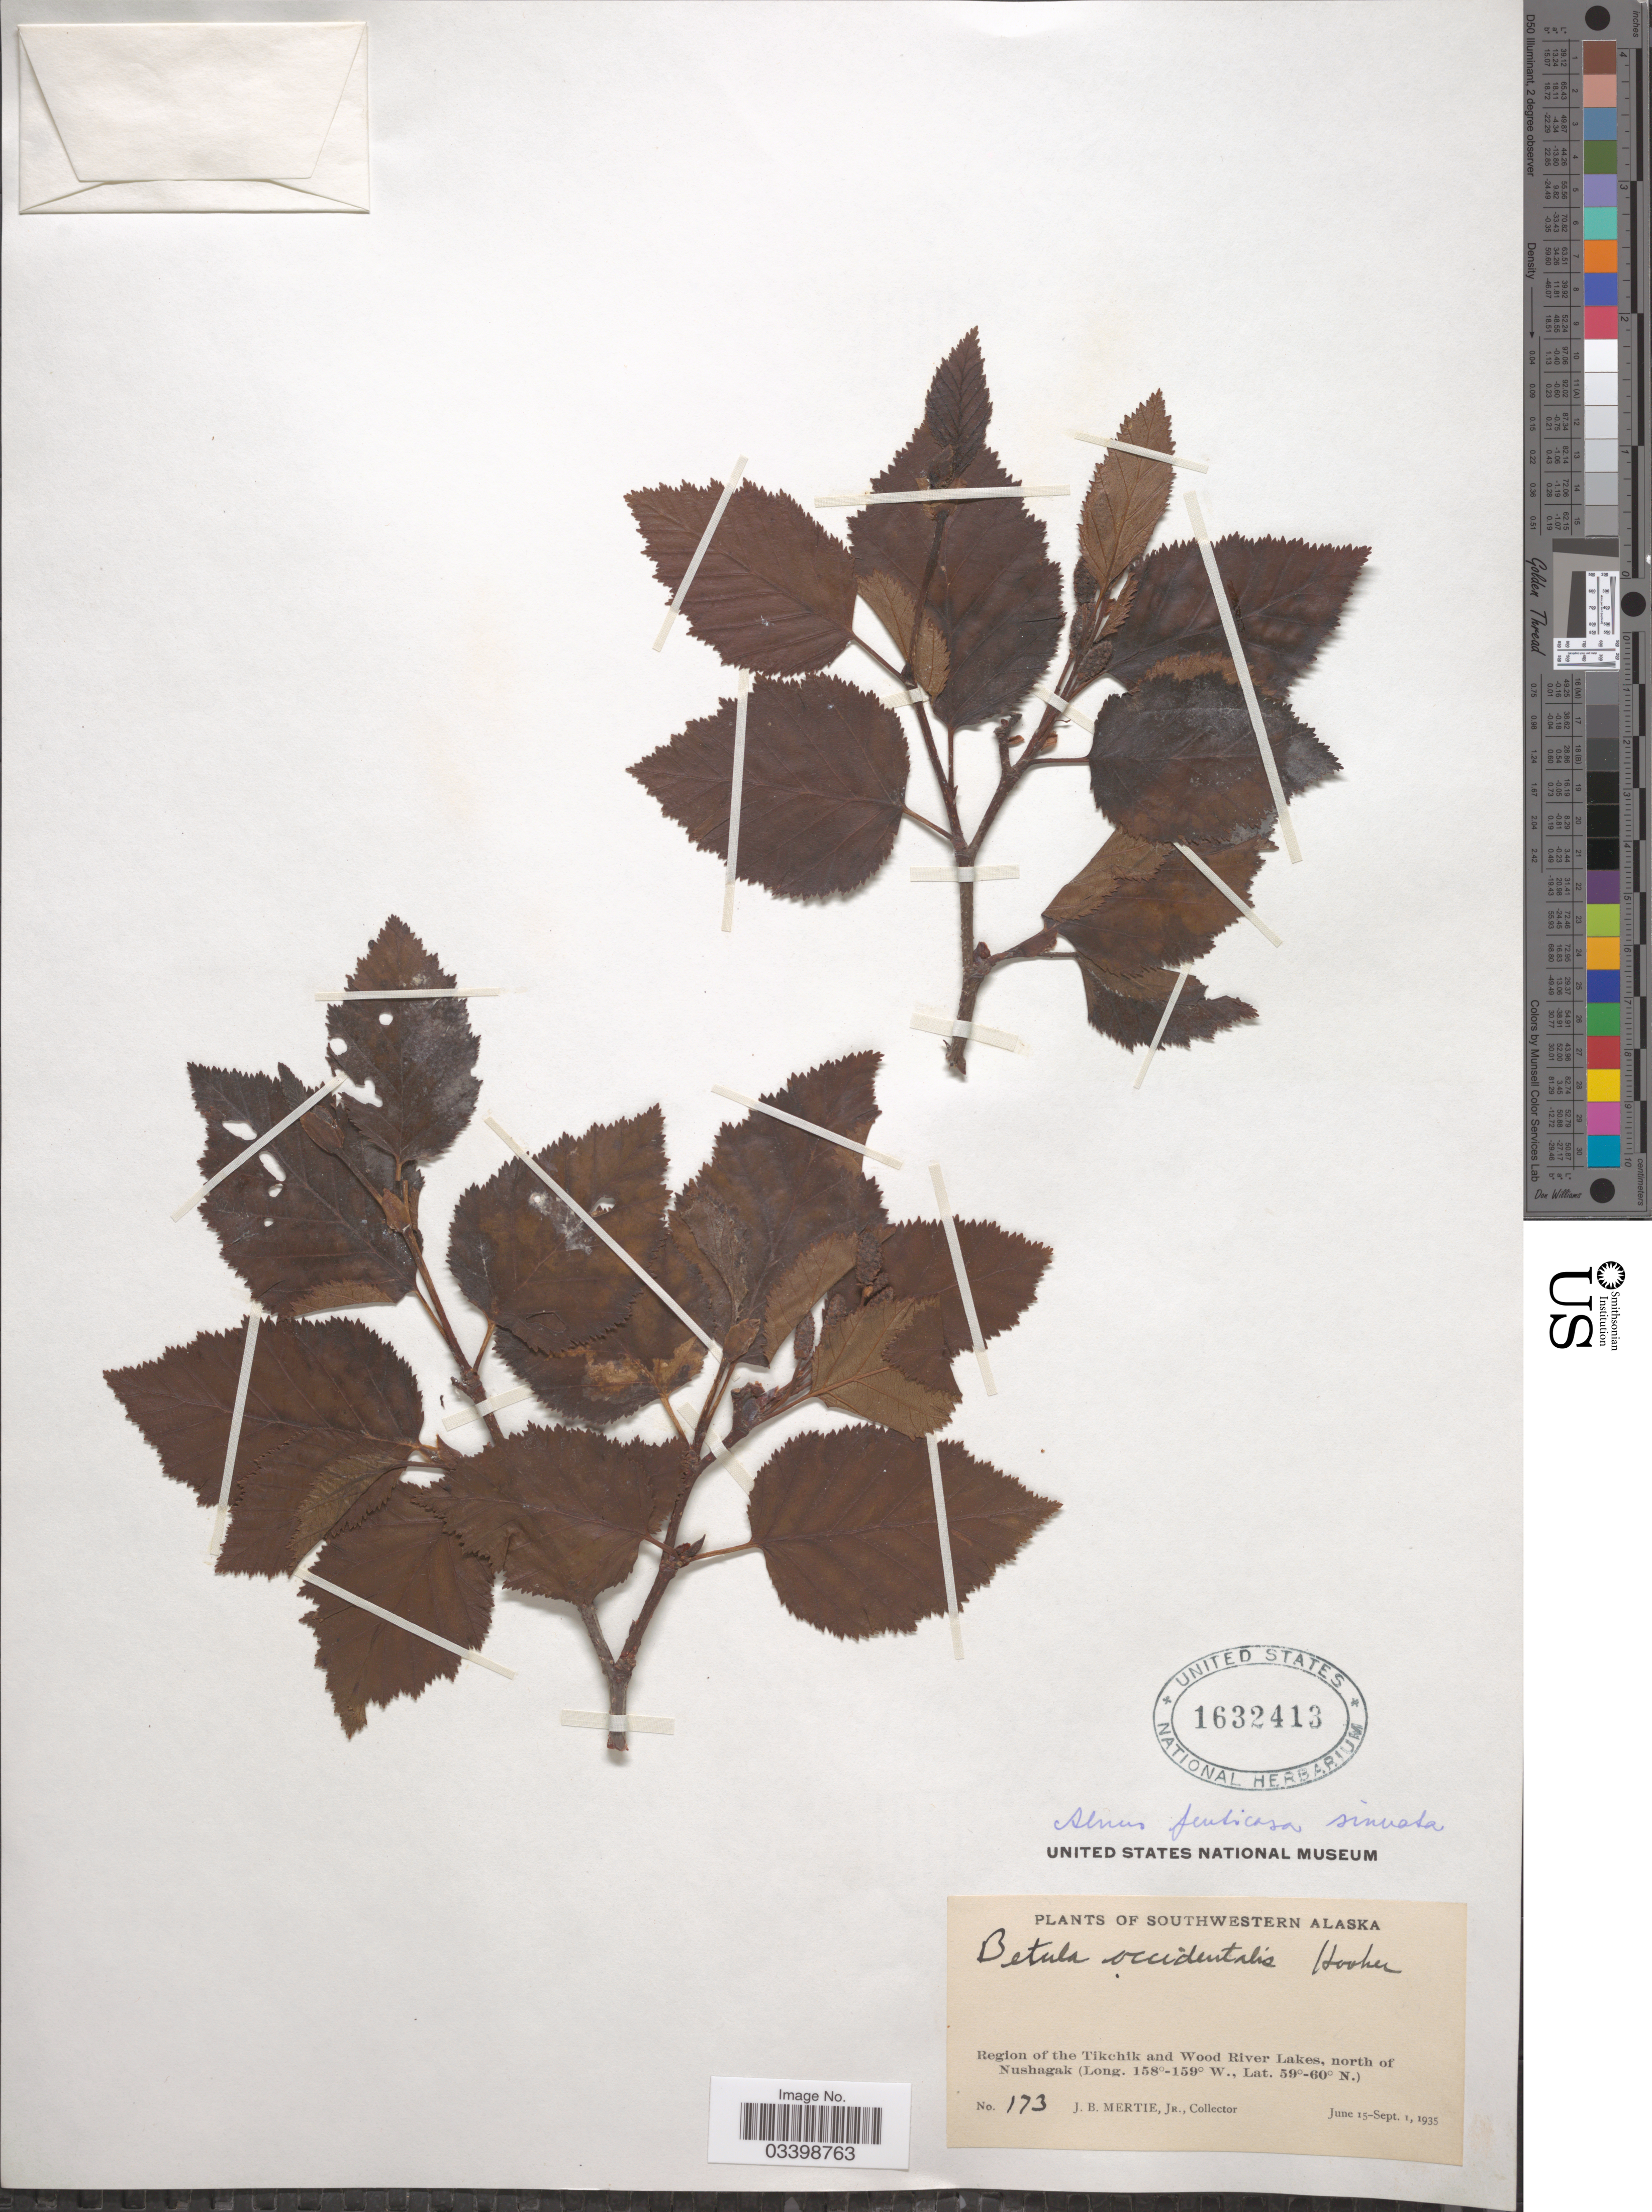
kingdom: Plantae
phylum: Tracheophyta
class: Magnoliopsida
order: Fagales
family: Betulaceae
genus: Alnus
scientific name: Alnus viridis subsp. sinuata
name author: Regel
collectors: J. Mertie Jr.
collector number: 173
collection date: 1935-06-15/1935-09-01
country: United States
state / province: Alaska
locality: Southwestern Alaska. Region of the Tikchik and Wood River Lakes, north of Nushagak.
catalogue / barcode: US 1632413